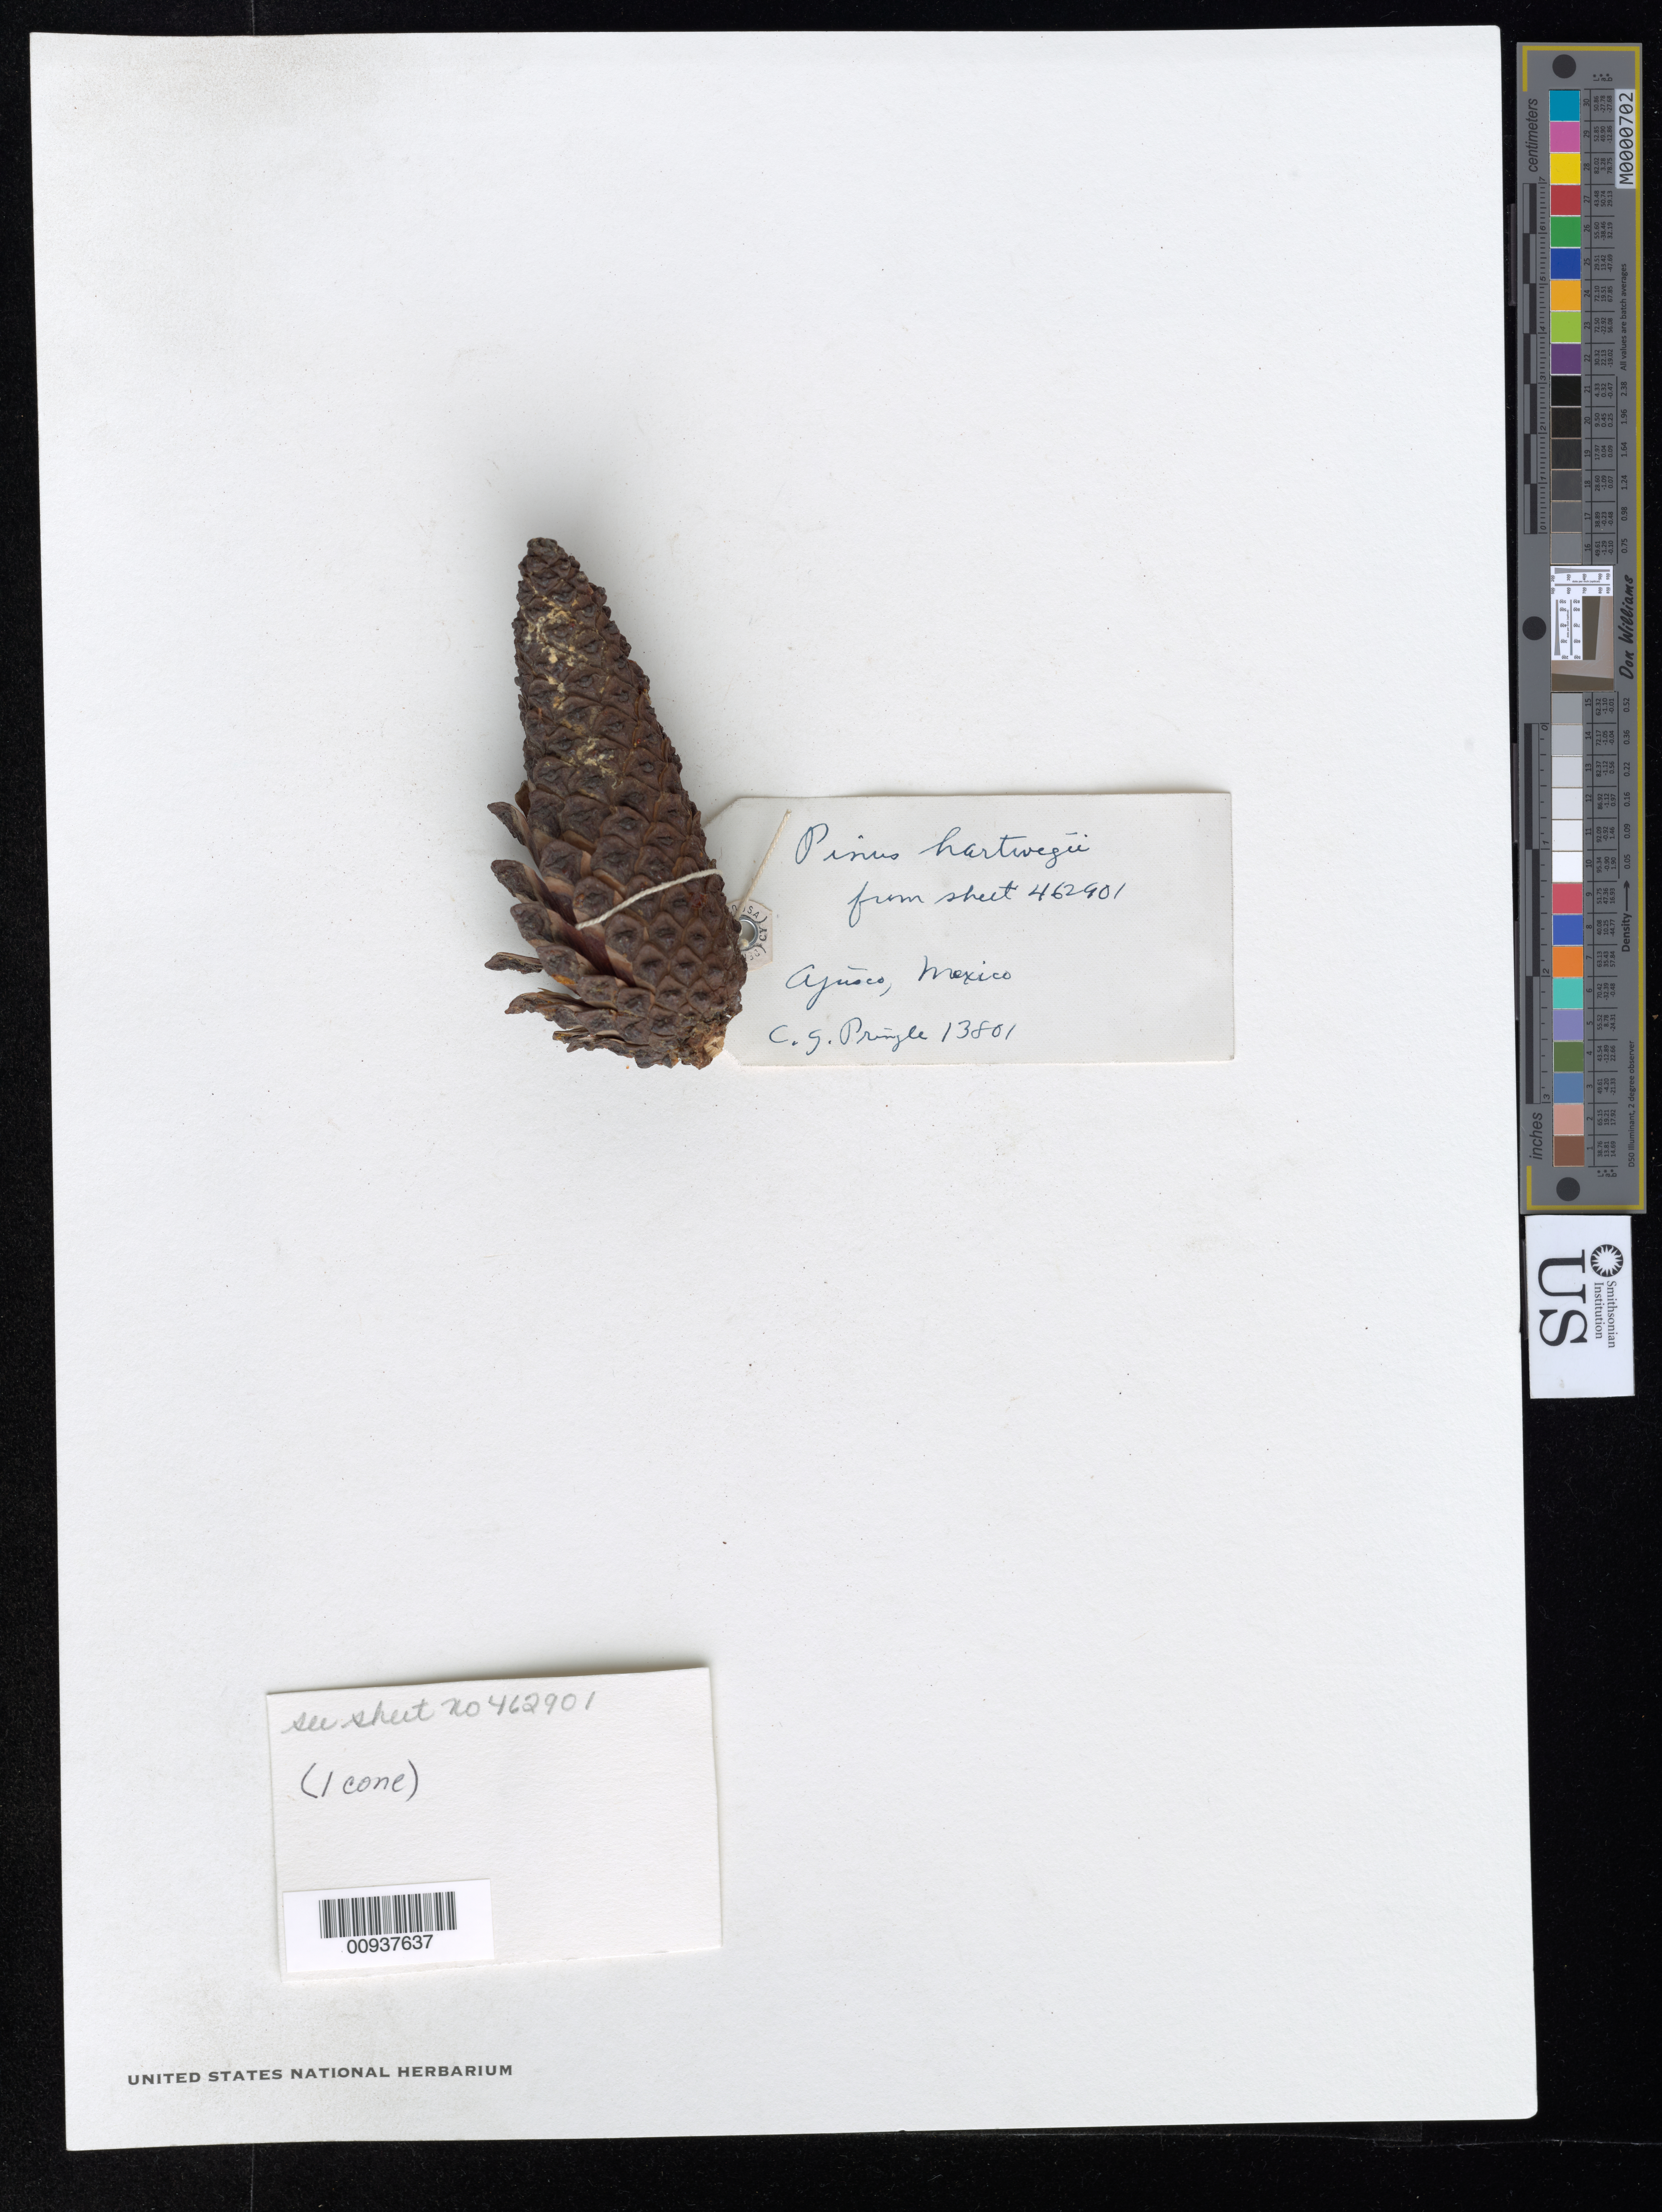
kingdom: Plantae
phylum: Tracheophyta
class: Pinopsida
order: Pinales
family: Pinaceae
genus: Pinus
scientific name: Pinus hartwegii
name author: Lindl.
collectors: C. G. Pringle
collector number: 13801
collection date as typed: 26 Aug 1906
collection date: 1906-08-26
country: Mexico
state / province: Distrito Federal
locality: Serrania de Ajusco.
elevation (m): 2987